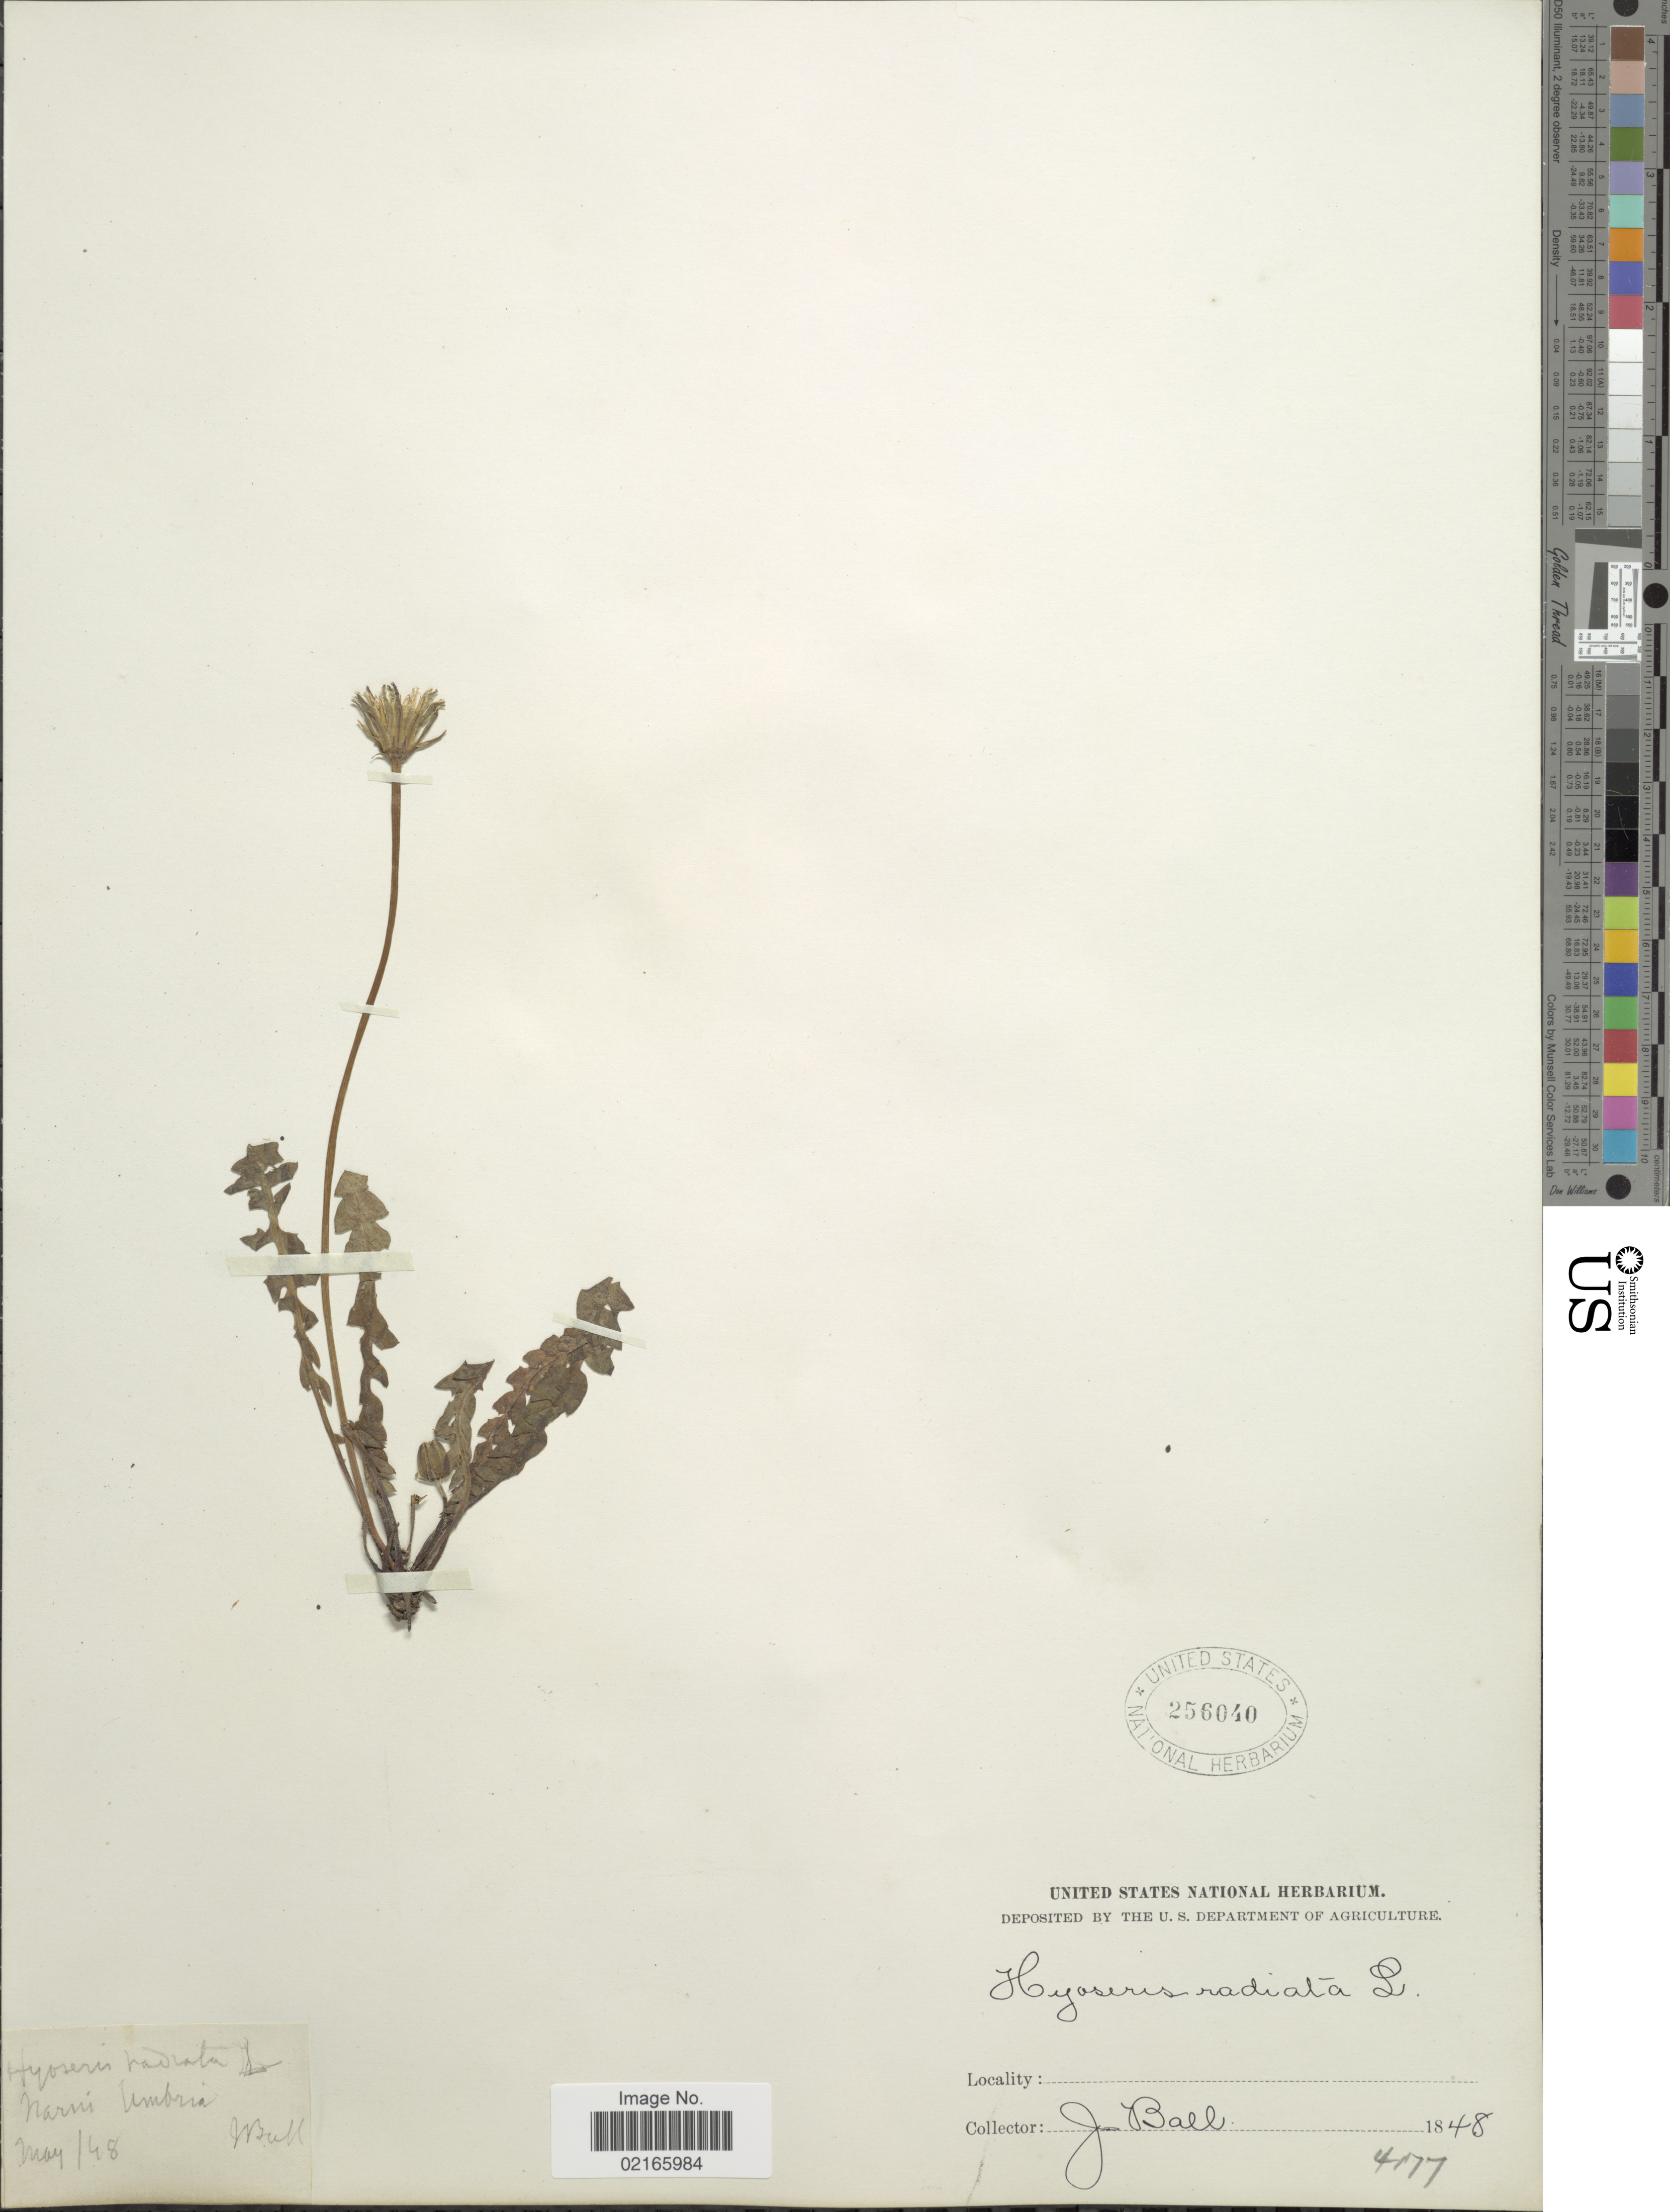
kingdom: Plantae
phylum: Tracheophyta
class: Magnoliopsida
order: Asterales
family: Asteraceae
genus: Hyoseris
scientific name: Hyoseris radiata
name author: L.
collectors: J. Ball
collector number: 4177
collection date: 1848-05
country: Italy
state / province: Umbria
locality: Narni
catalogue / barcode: US 256040